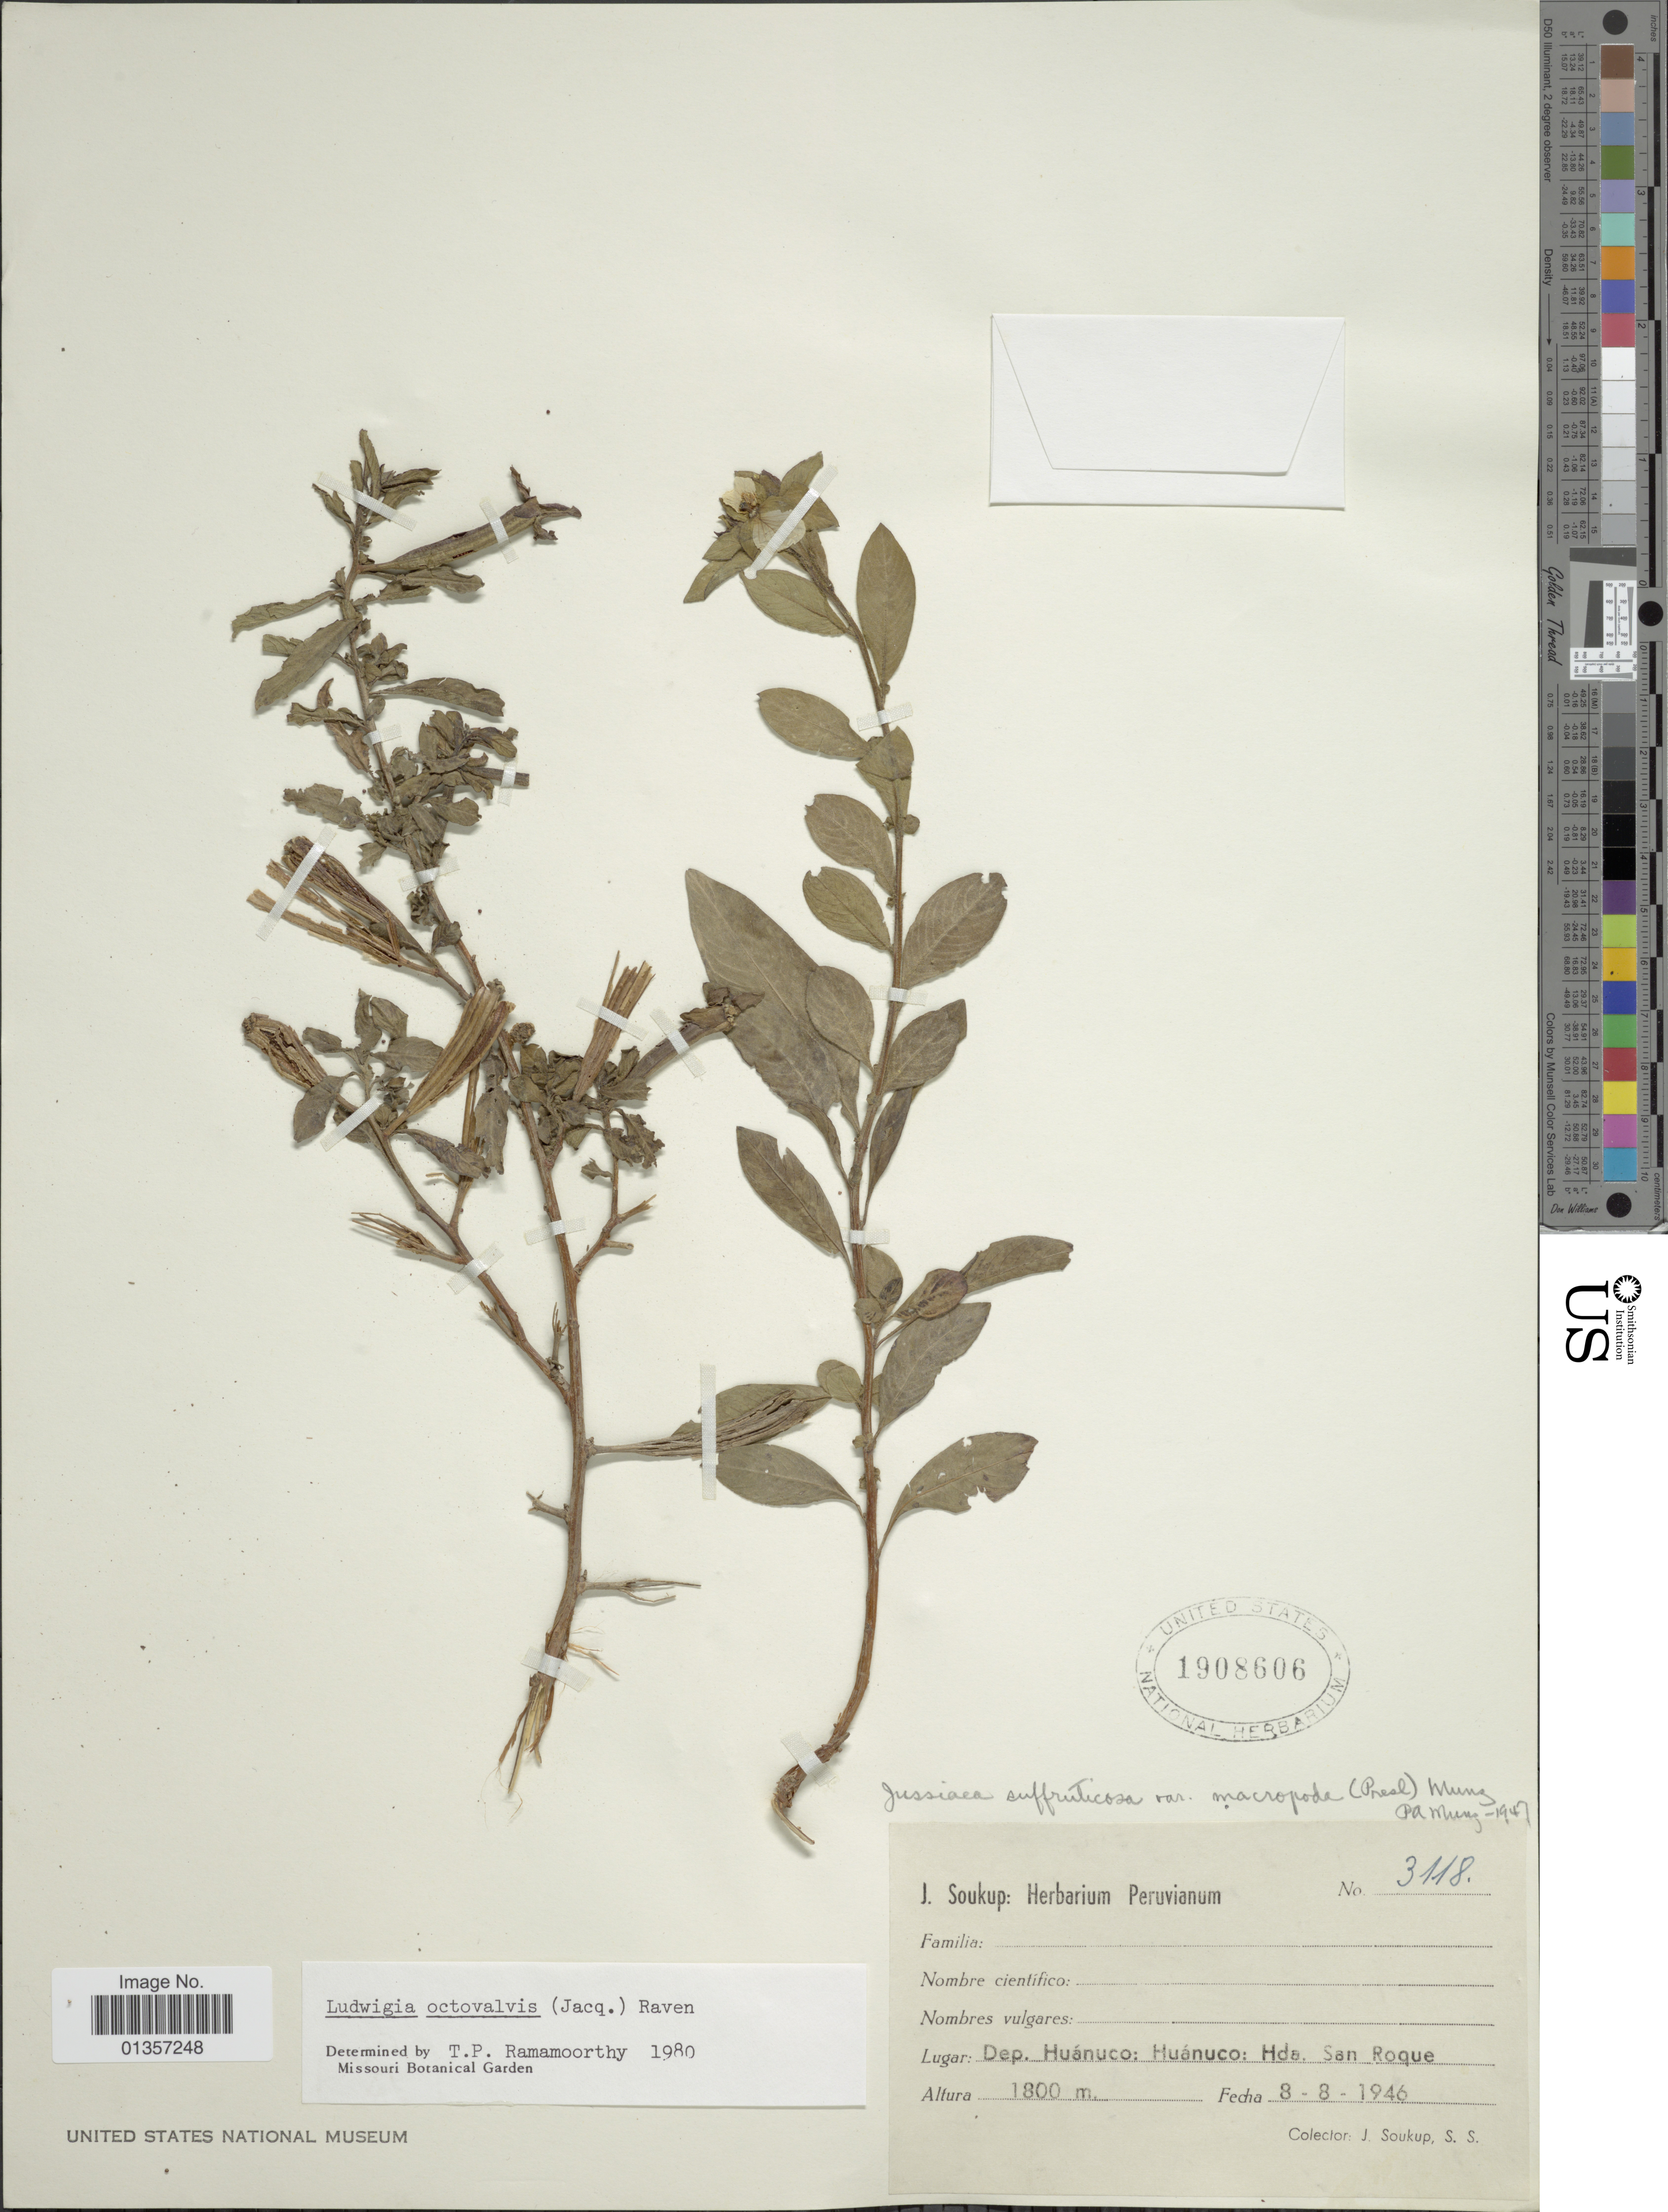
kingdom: Plantae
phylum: Tracheophyta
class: Magnoliopsida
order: Myrtales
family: Onagraceae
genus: Ludwigia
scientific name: Ludwigia octovalvis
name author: (Jacq.) P.H. Raven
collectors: J. Soukup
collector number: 3118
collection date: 1946-08-08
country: Peru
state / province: Huánuco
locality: Huánuco: Hda. San Roque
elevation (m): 1800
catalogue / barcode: US 1908606